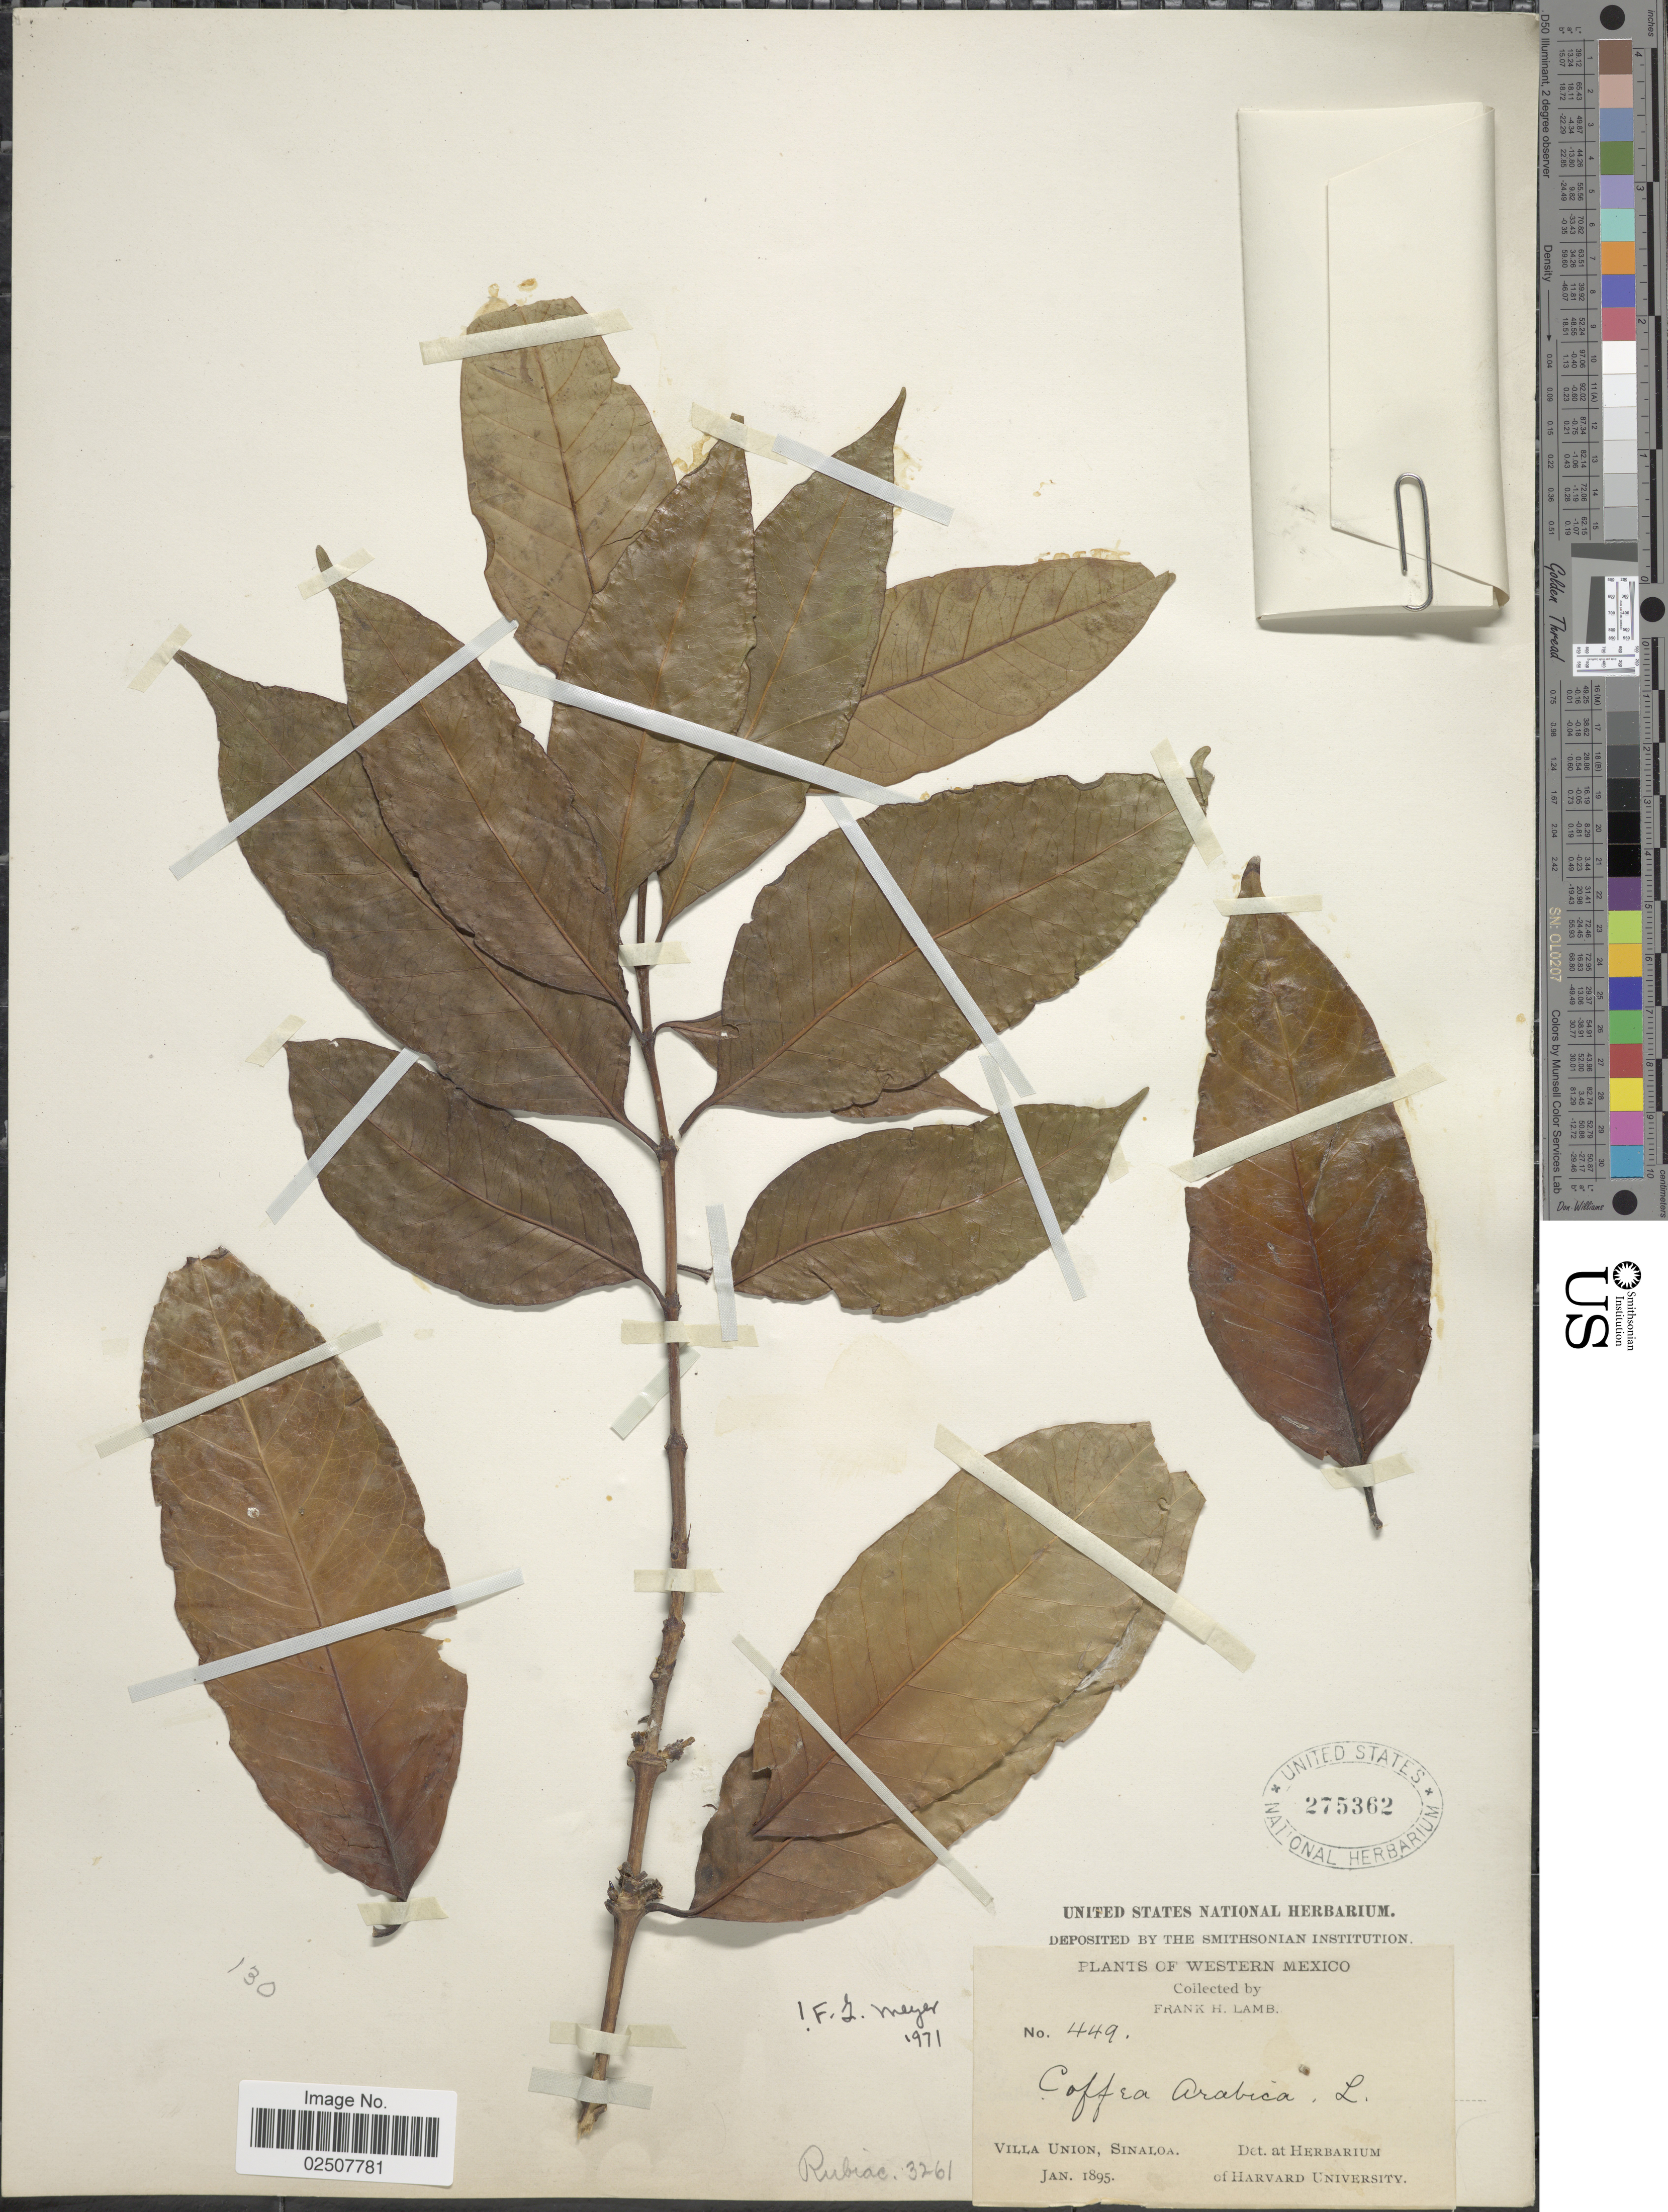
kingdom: Plantae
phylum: Tracheophyta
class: Magnoliopsida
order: Gentianales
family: Rubiaceae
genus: Coffea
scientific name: Coffea arabica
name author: L.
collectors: F. H. Lamb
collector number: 449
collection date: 1895-01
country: Mexico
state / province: Sinaloa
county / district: Mazatlán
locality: Villa Unión.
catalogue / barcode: US 275362